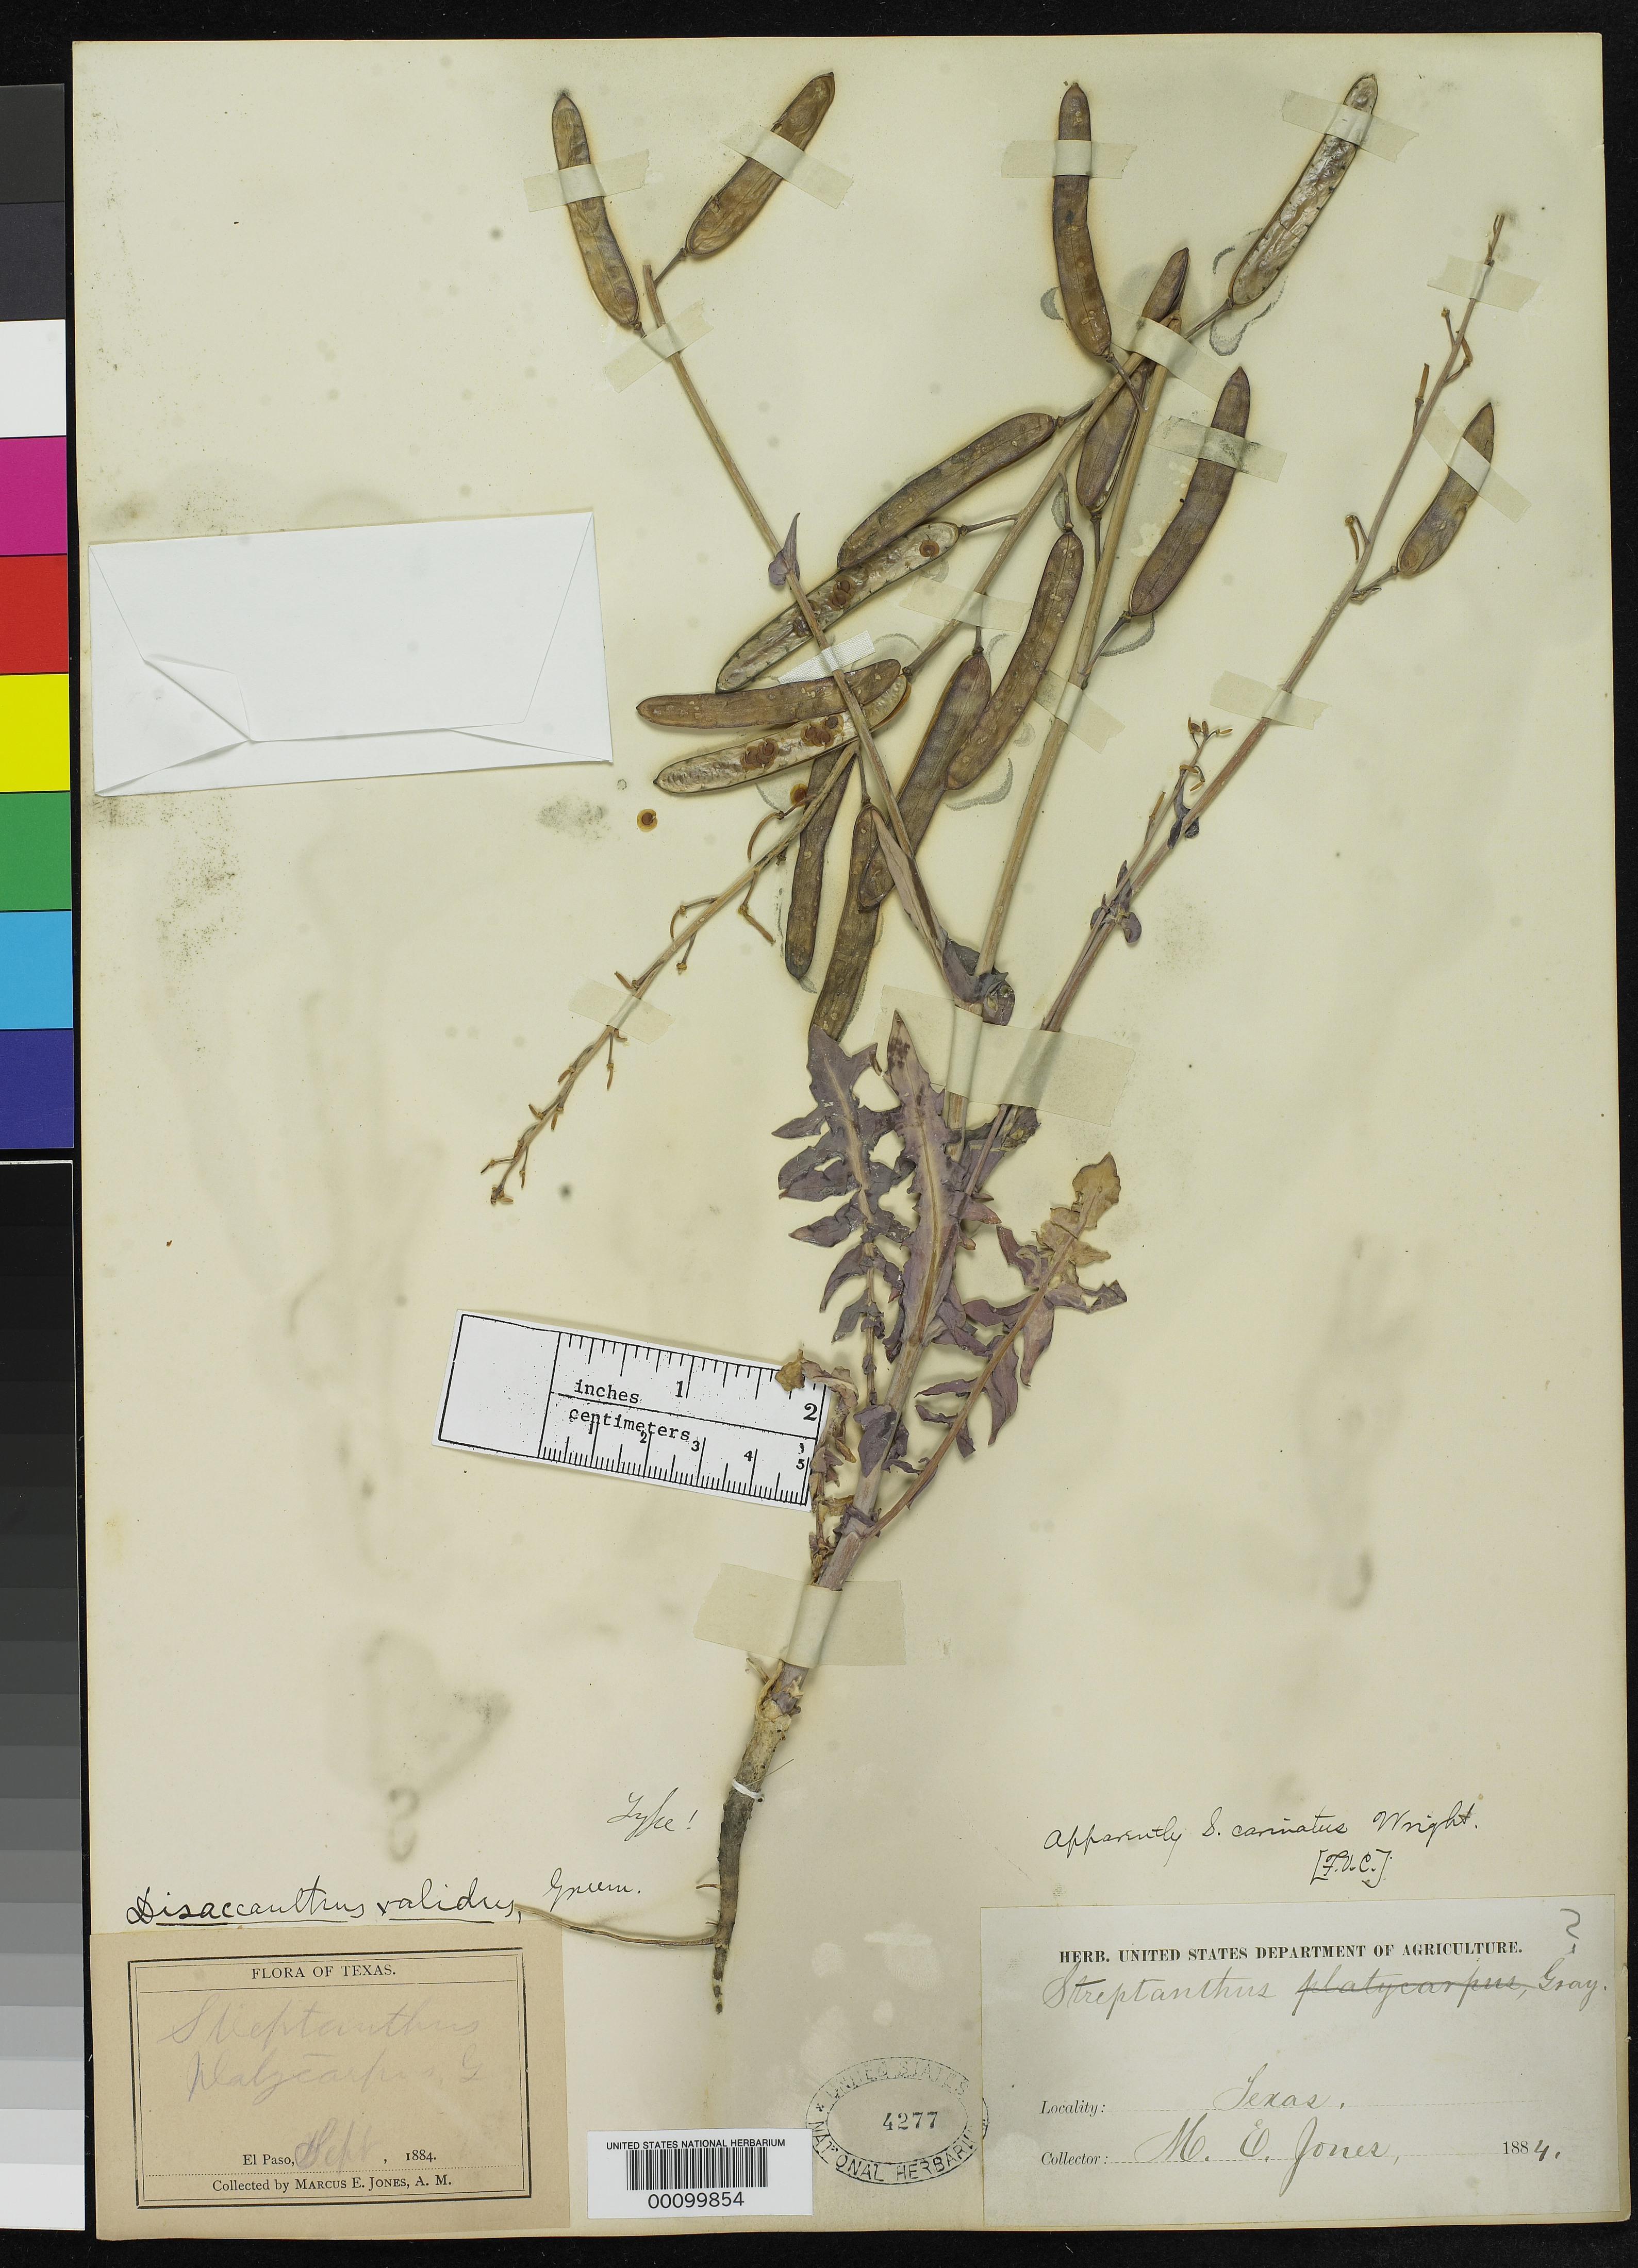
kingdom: Plantae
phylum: Tracheophyta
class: Magnoliopsida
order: Brassicales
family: Brassicaceae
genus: Disaccanthus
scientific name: Disaccanthus validus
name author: Greene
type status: Holotype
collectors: M. E. Jones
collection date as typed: Sep 1884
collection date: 1884-09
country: United States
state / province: Texas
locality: Western Texas.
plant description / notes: Previously recorded as isotype, but annotated with the name "Disaccanthus validus Greene" and as "Type!" (both in what is apparently Greene's script) and presumably the holotype. Protologue, "Type from somewhere in western Texas, 1884, by M.E. Jones, who mistook it for Streptanthus platycarpus, Gray." Duplicates of a different collection, M.E. Jones 3723 (El Paso, 17 Apr 1884) at other herbaria (OSC, GH) are annotated as isotypes of this name by D.W. Taylor (2004) and I. Al-Shehbaz (2007), respectively but the US duplicate is apparently original material and best matches protologue. Note also that this name was published while Greene was in Washington, DC.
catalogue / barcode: US 4277